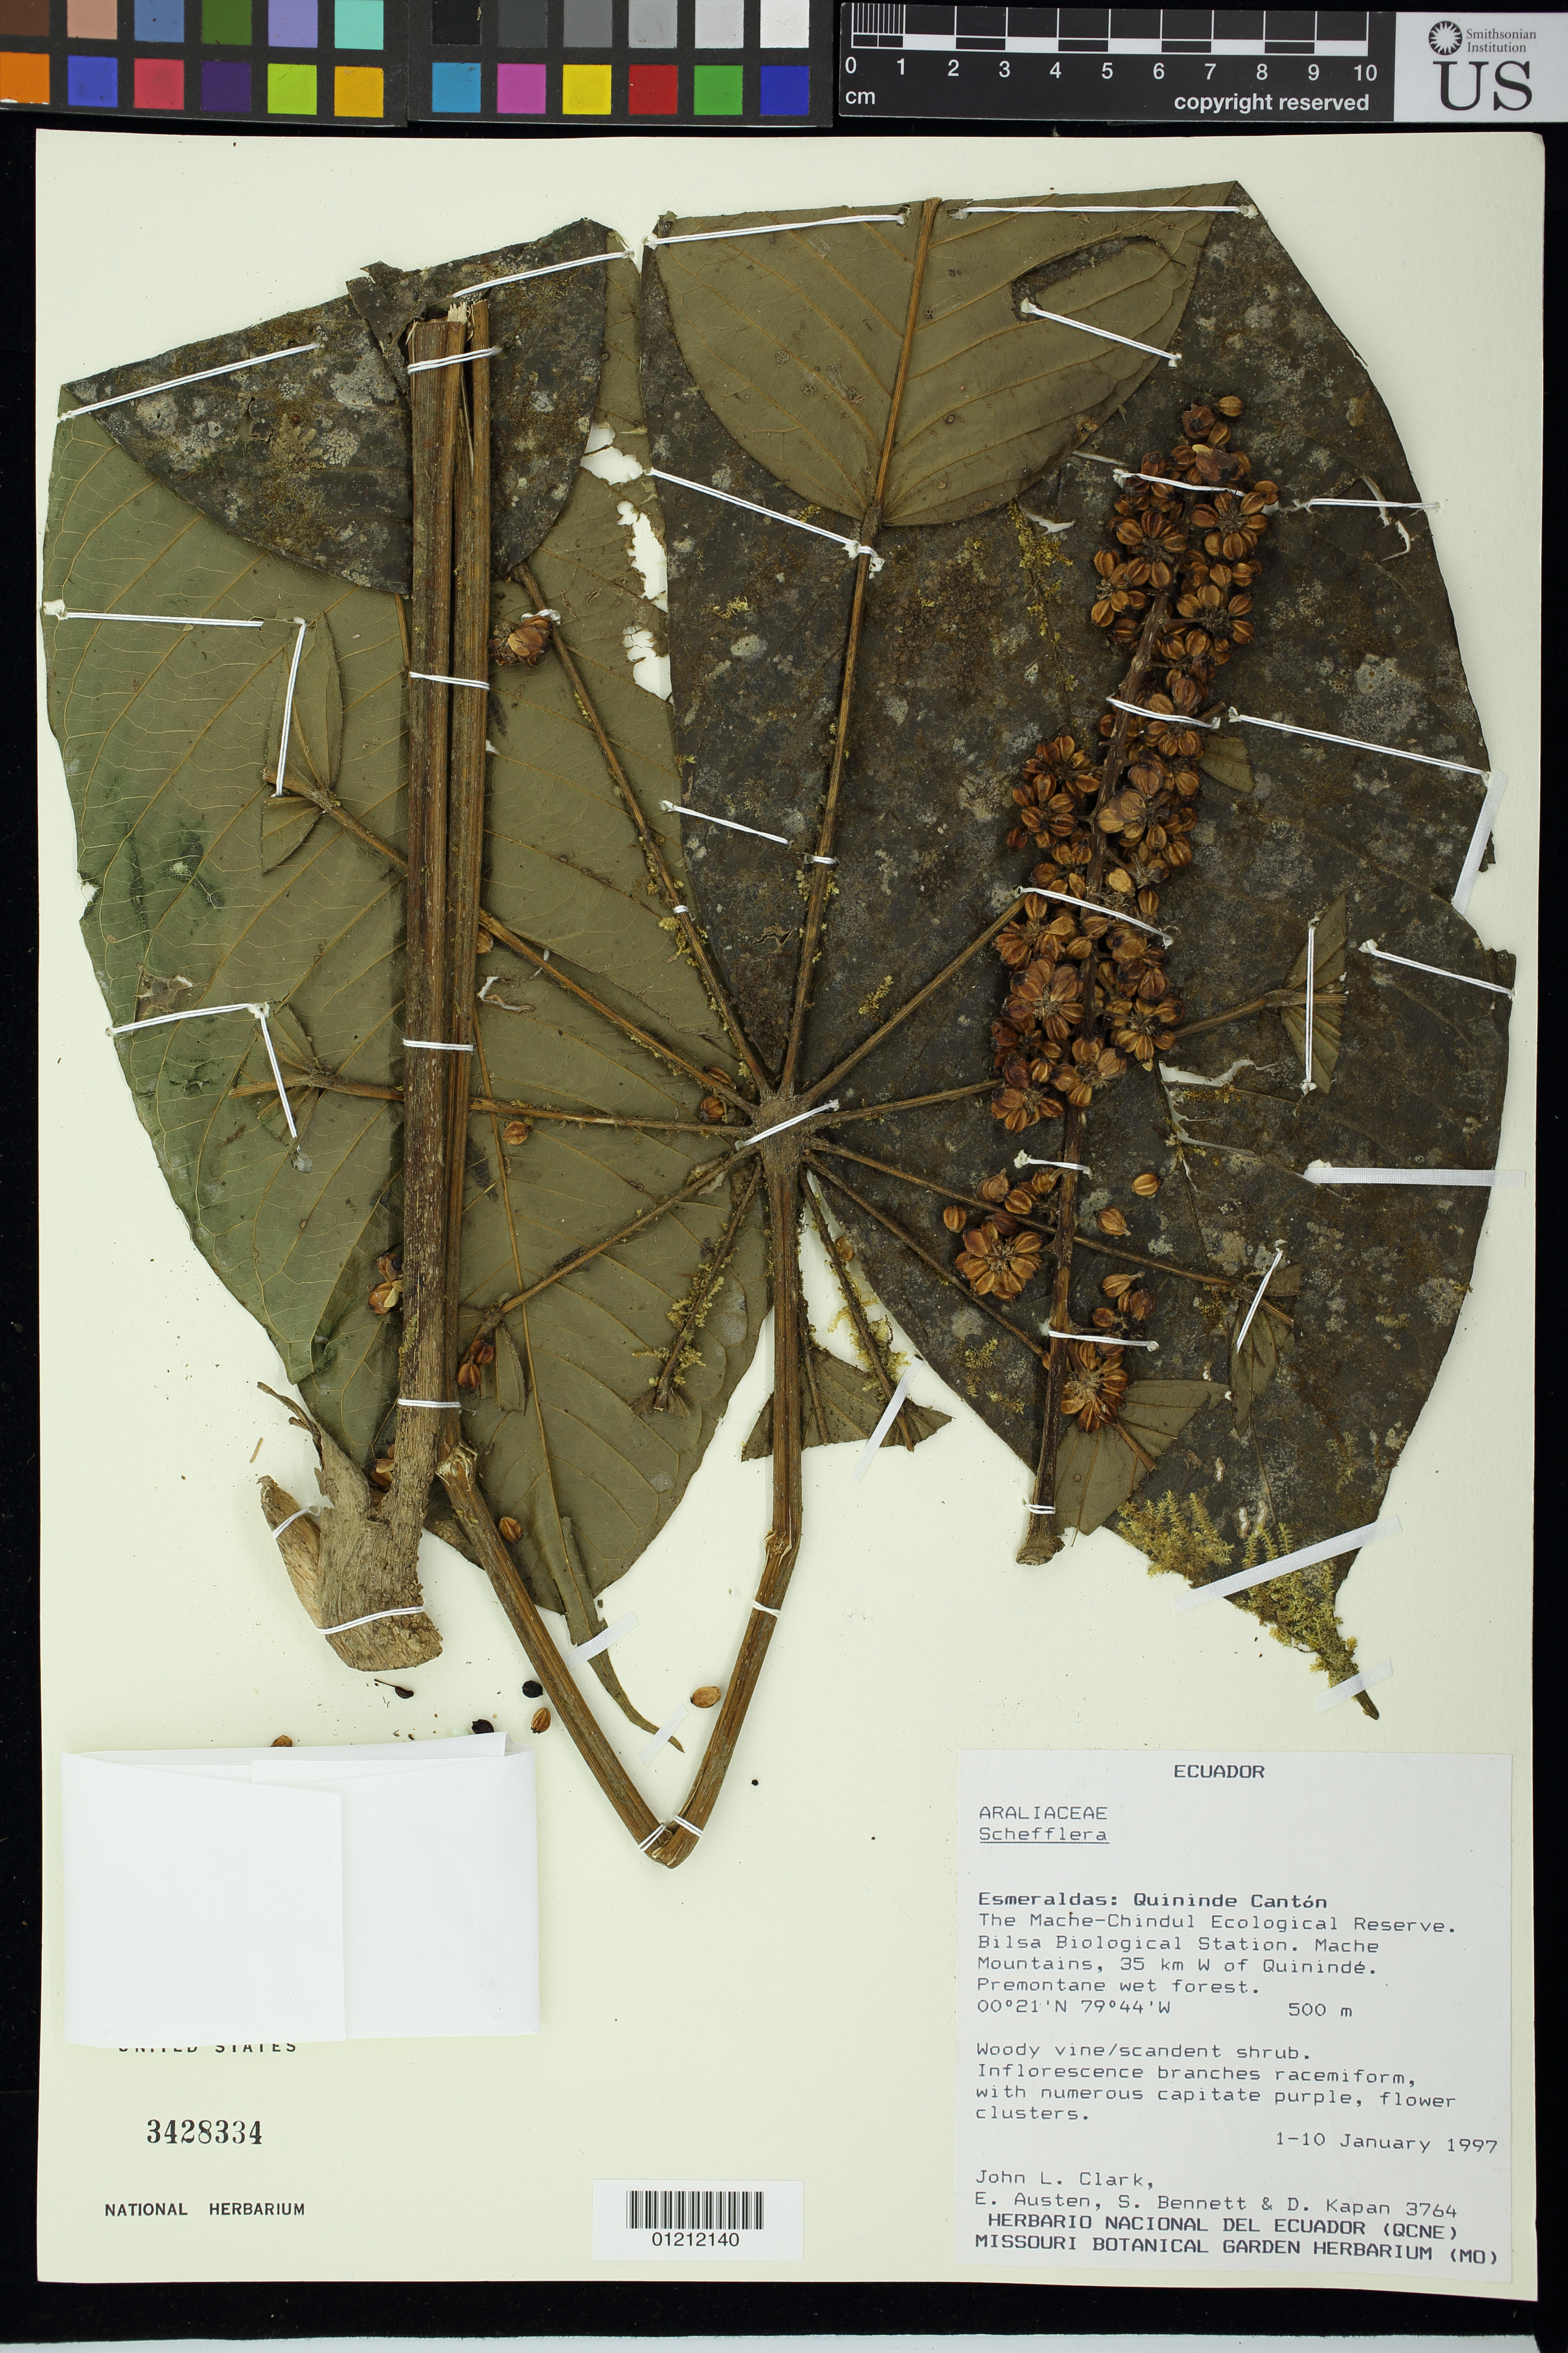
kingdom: Plantae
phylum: Tracheophyta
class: Magnoliopsida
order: Apiales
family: Araliaceae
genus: Schefflera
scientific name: Schefflera sp.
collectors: J. L. Clark, E. Austen, S. Bennett & D. Kapan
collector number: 3764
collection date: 1997-01-10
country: Ecuador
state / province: Esmeraldas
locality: Esmeraldas: Quinindé Cantón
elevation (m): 500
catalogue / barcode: US 3428334